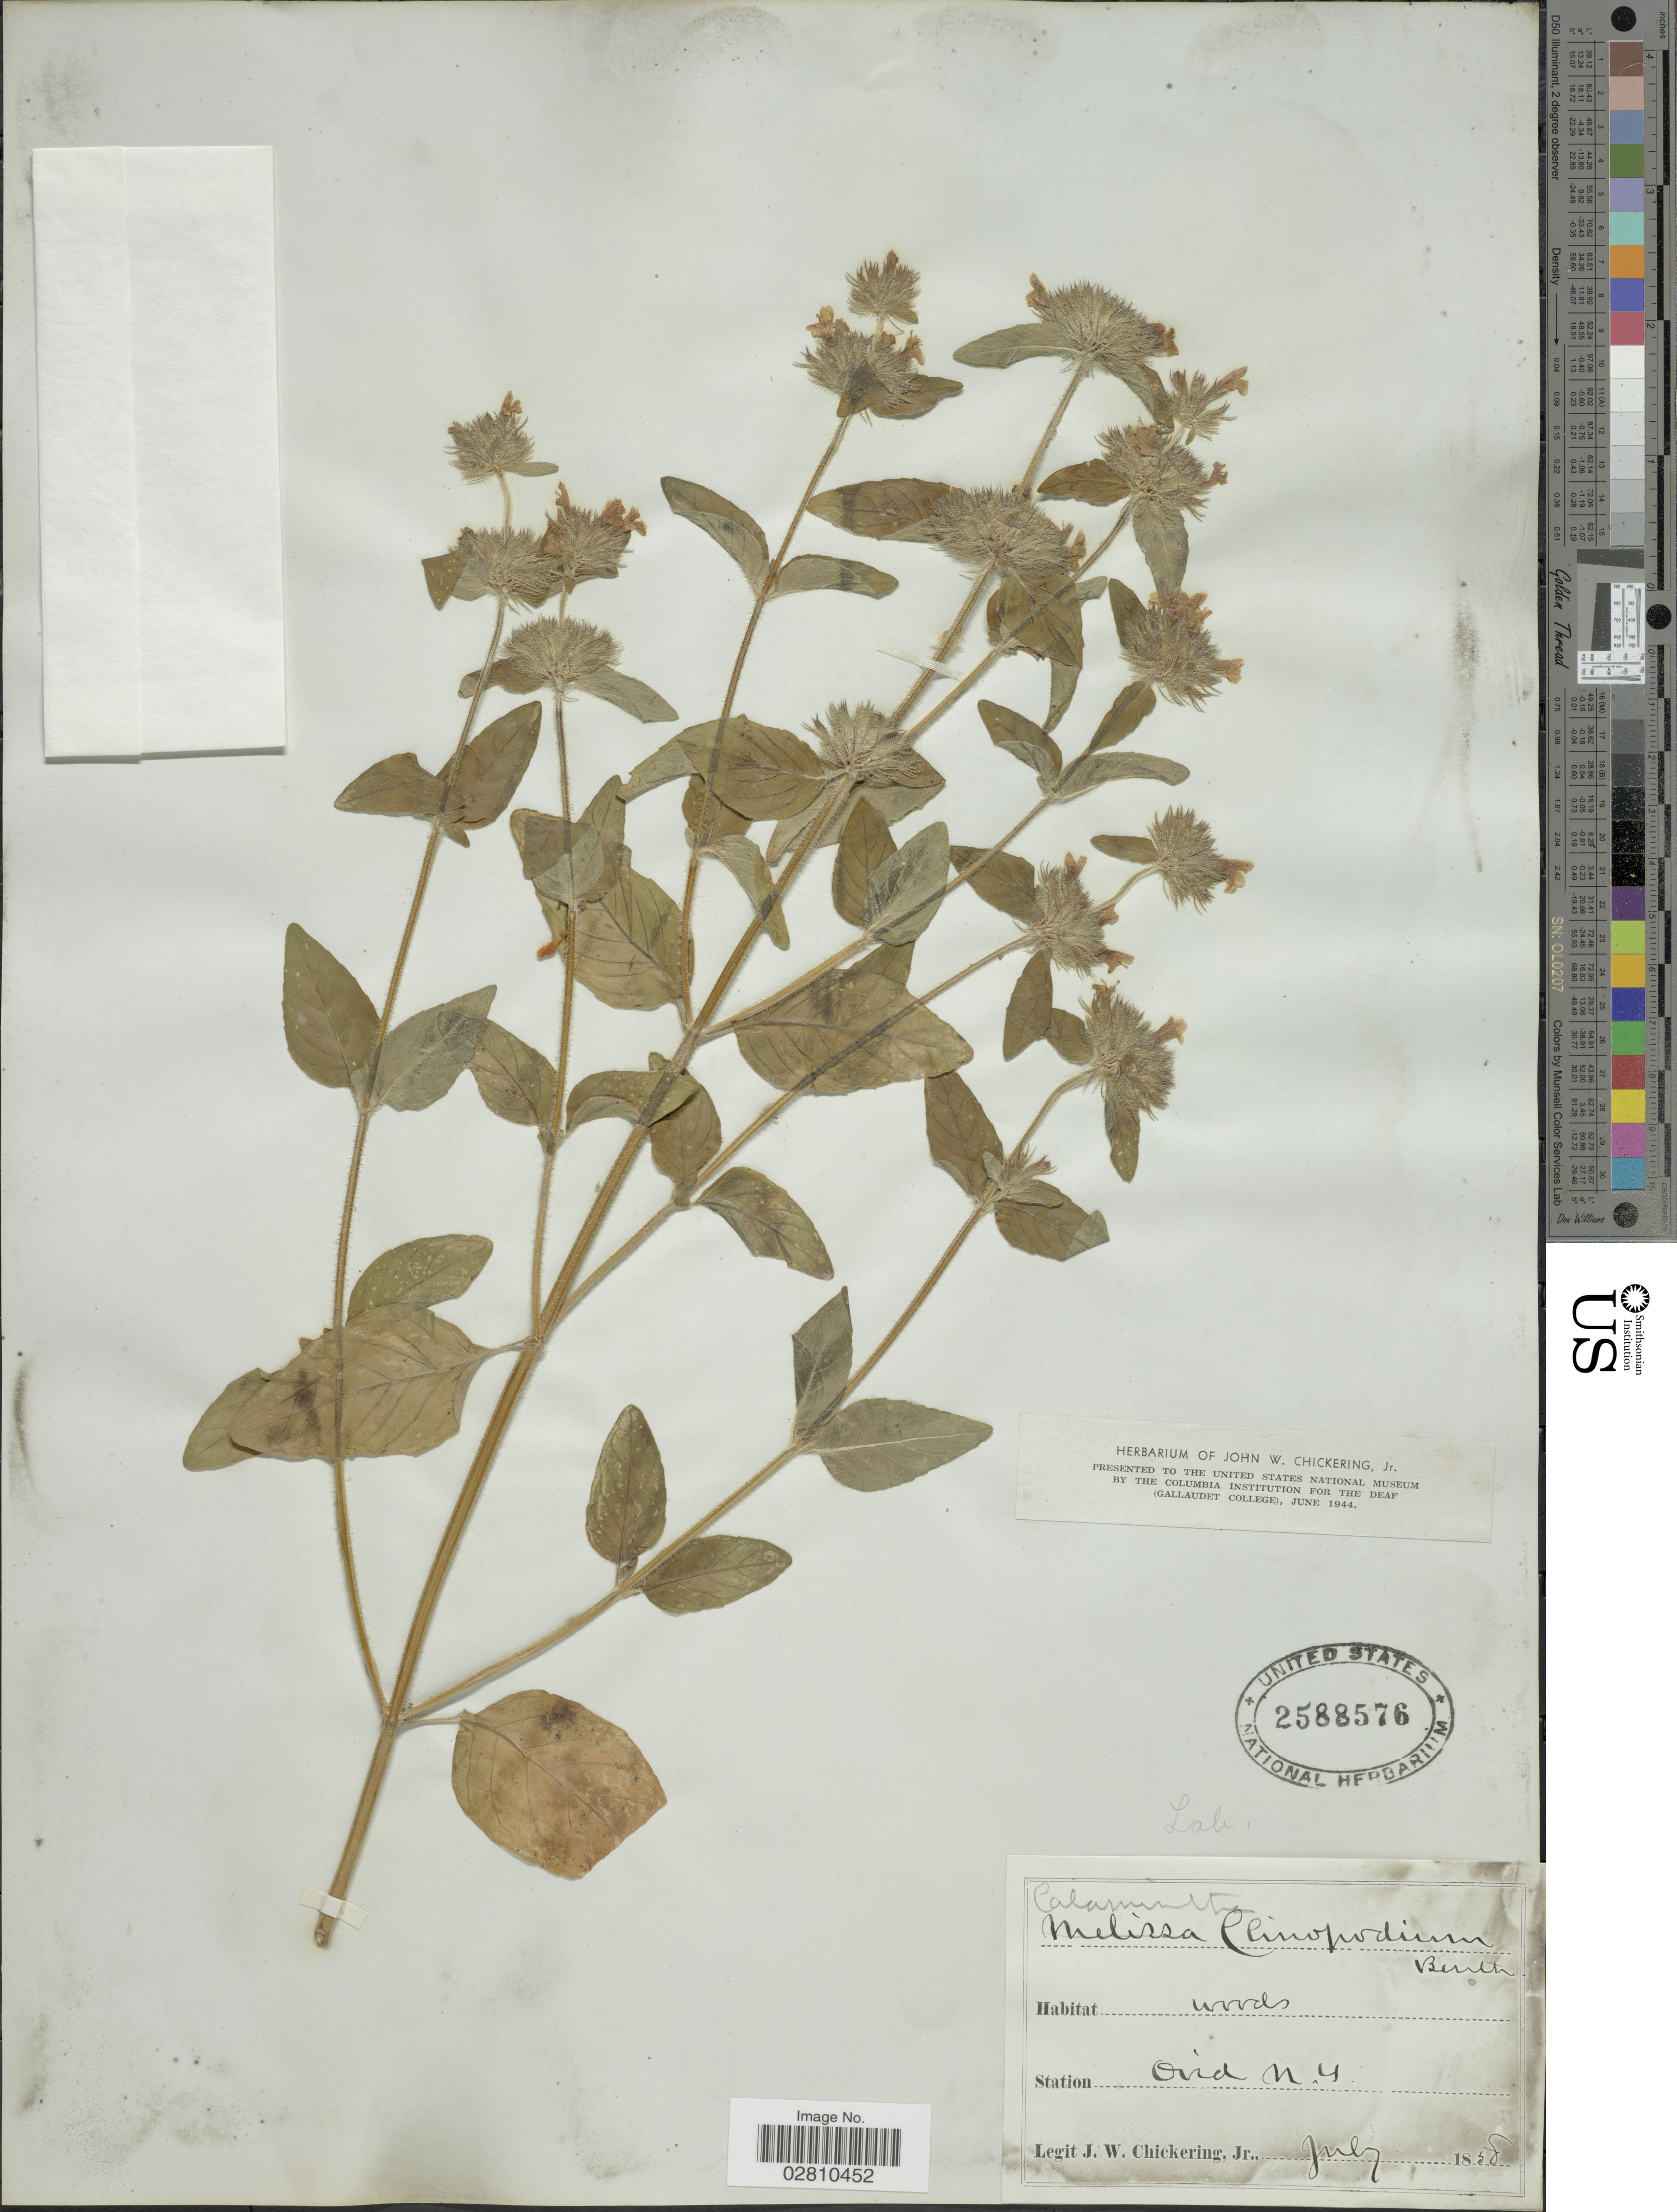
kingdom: Plantae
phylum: Tracheophyta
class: Magnoliopsida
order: Lamiales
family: Lamiaceae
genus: Clinopodium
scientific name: Clinopodium vulgare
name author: L.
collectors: J. W. Chickering Jr.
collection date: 1858-07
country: United States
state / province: New York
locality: Station Ovid, N.Y.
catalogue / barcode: US 2588576